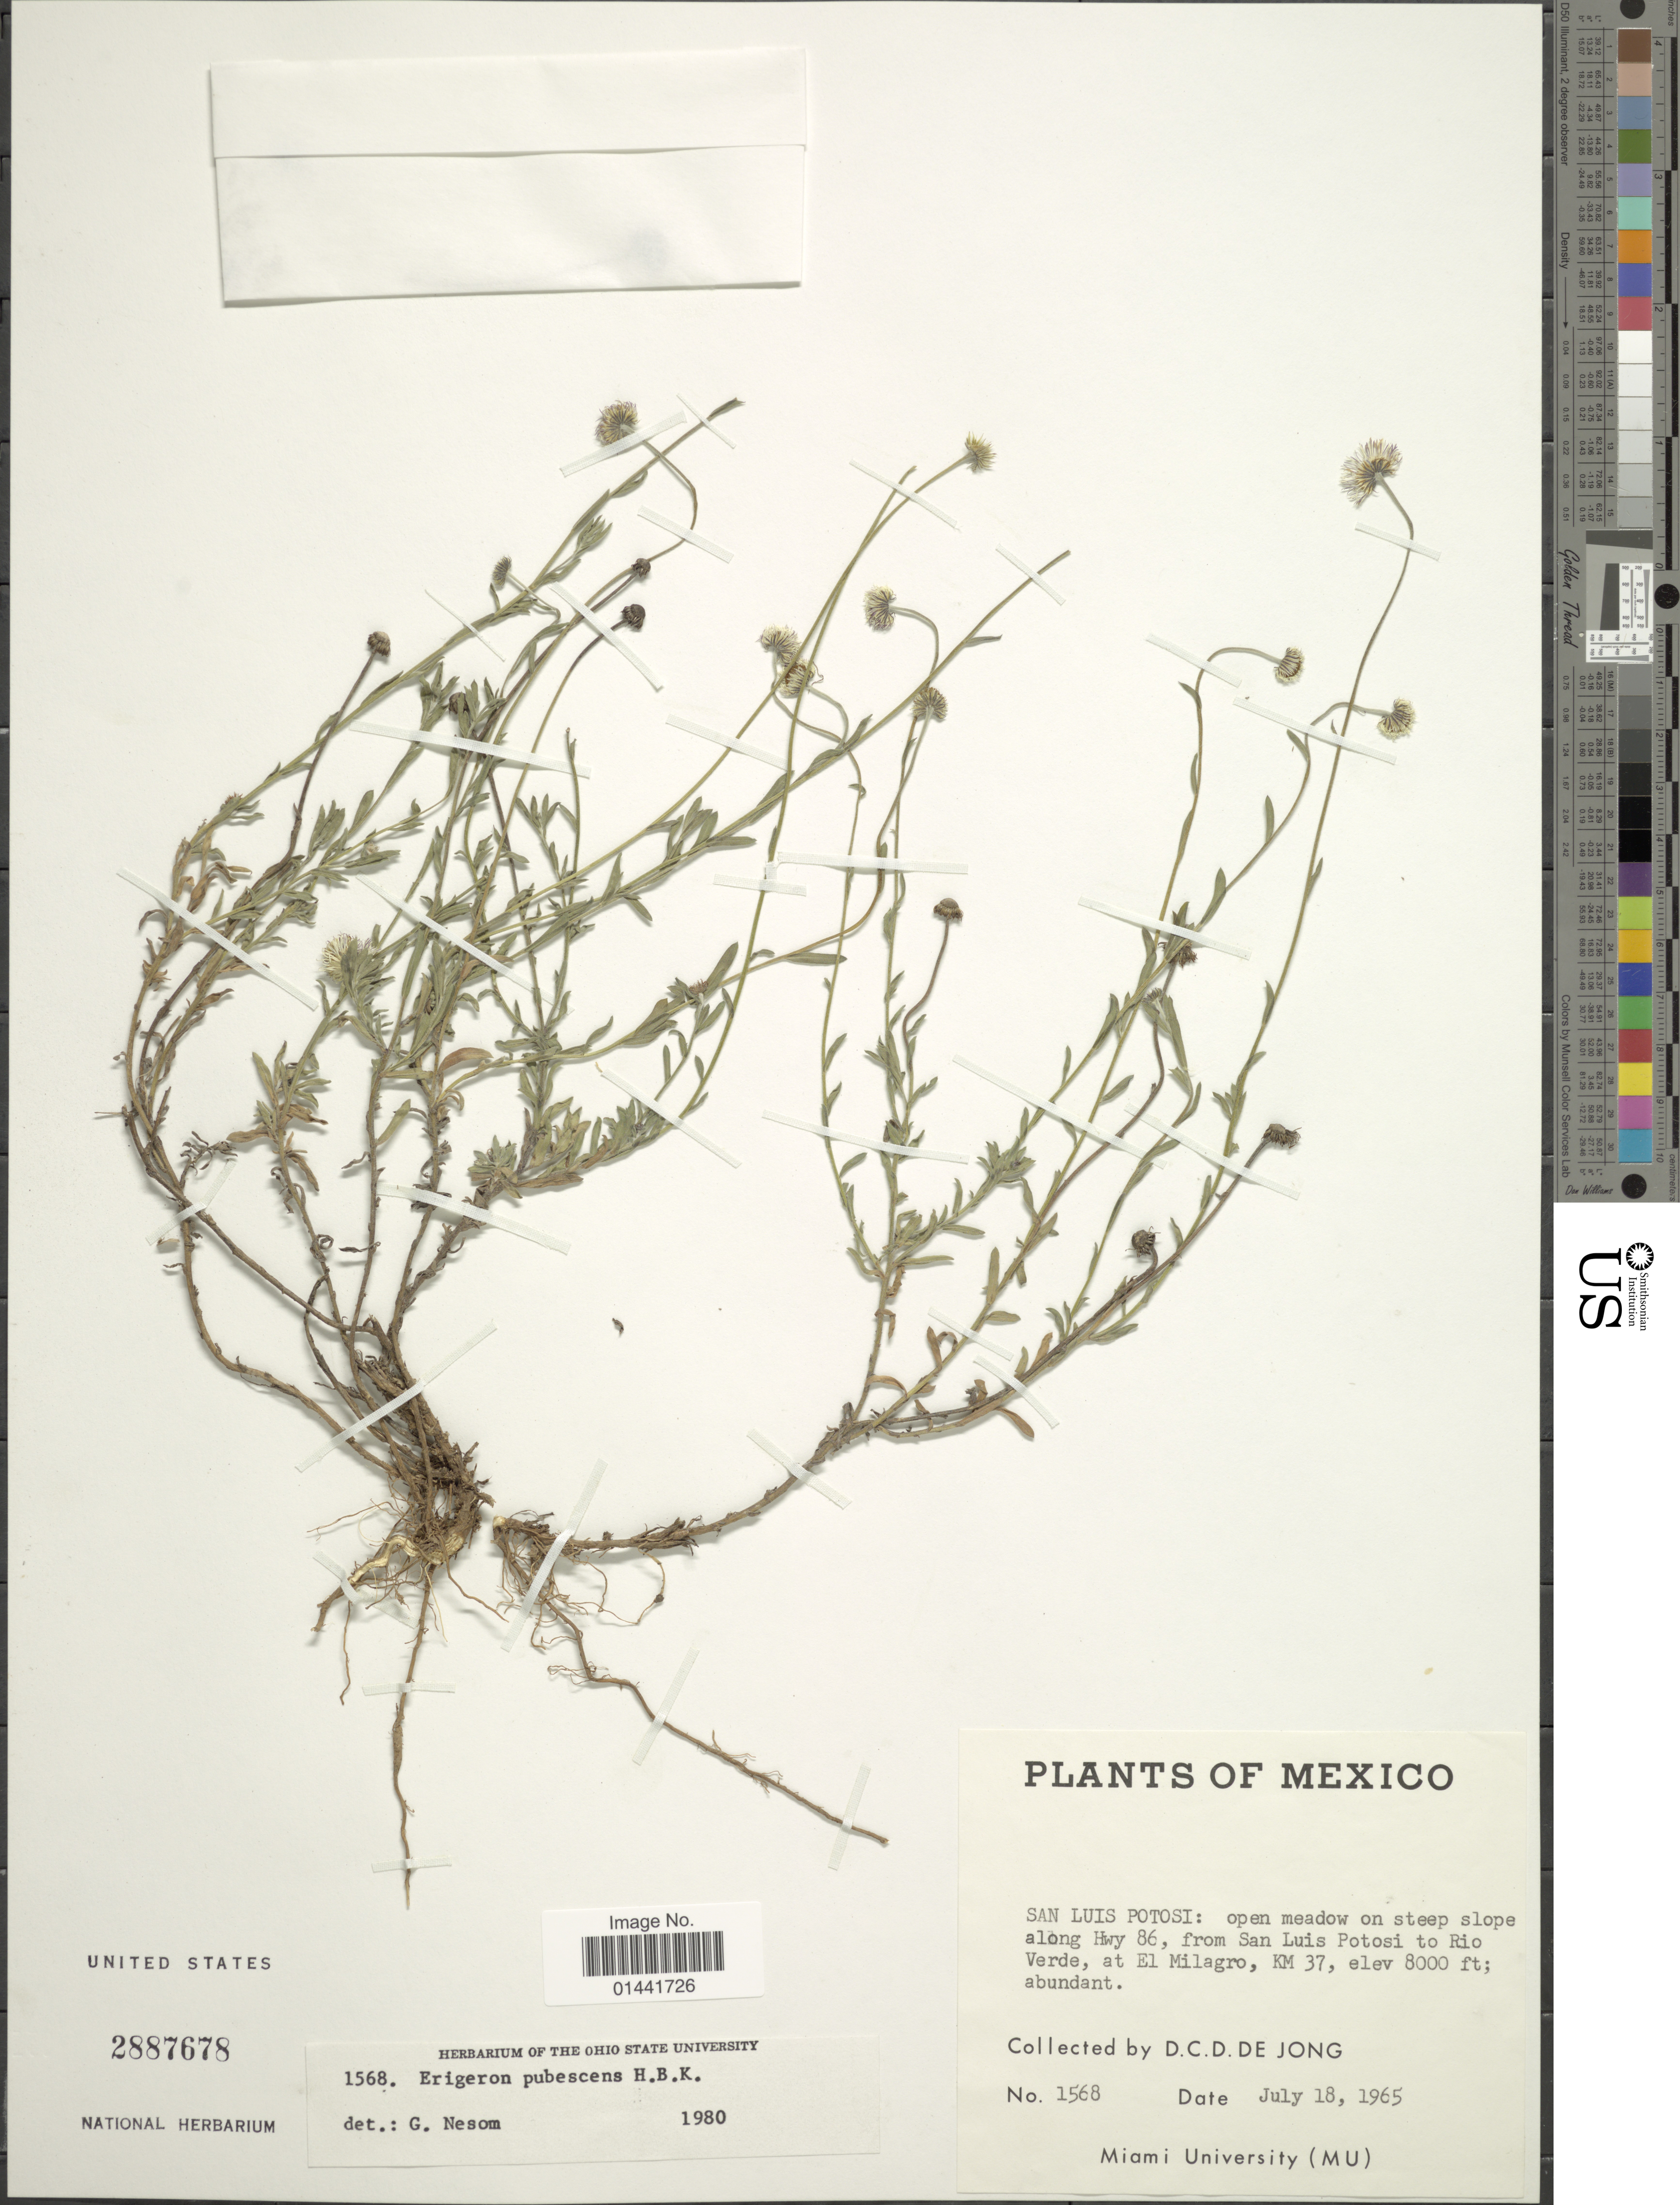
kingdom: Plantae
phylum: Tracheophyta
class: Magnoliopsida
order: Asterales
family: Asteraceae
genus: Erigeron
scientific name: Erigeron pubescens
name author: Kunth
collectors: D. De Jong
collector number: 1568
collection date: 1965-07-18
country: Mexico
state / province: San Luis Potosí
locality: Open meadow on steep slope along Hwy 86, from San Luis Potosi to Rio Verde, at El Milagro, KM 37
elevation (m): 2438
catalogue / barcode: US 2887678